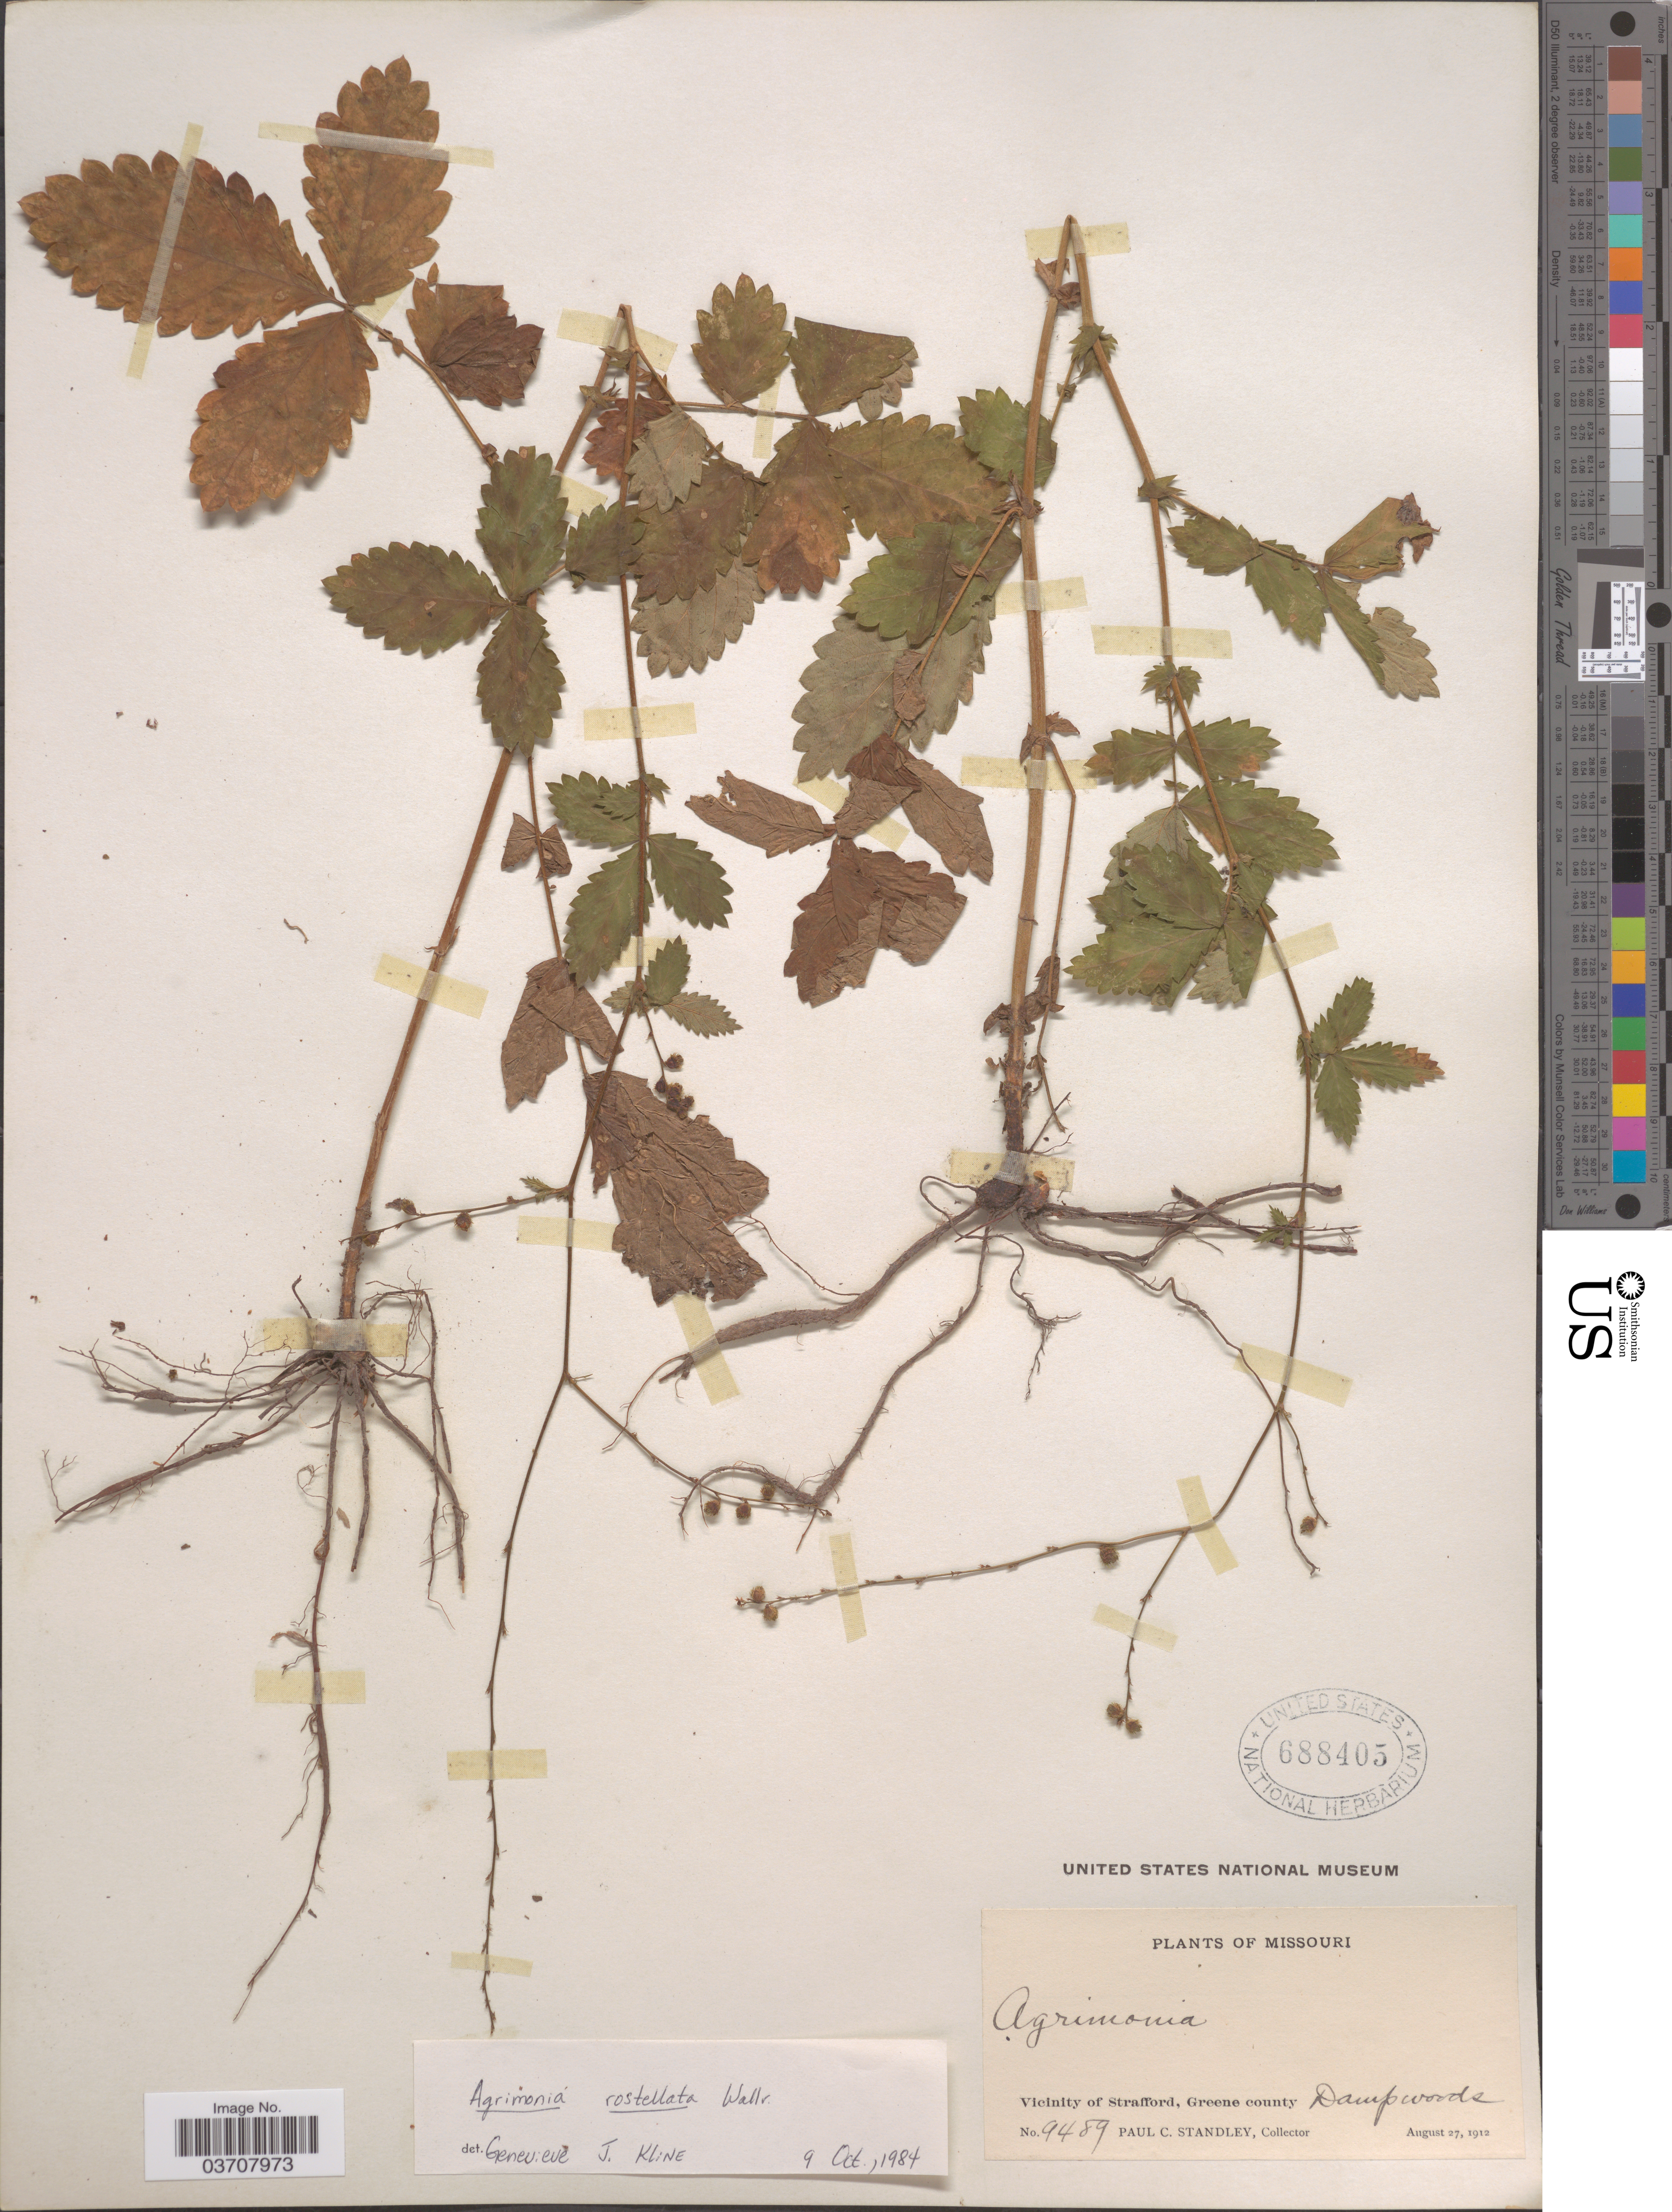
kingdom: Plantae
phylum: Tracheophyta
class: Magnoliopsida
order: Rosales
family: Rosaceae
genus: Agrimonia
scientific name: Agrimonia rostellata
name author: Wallr.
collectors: P. C. Standley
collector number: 9489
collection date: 1912-08-27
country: United States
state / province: Missouri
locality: Vicinity of Strafford, Greene county.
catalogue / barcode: US 688405